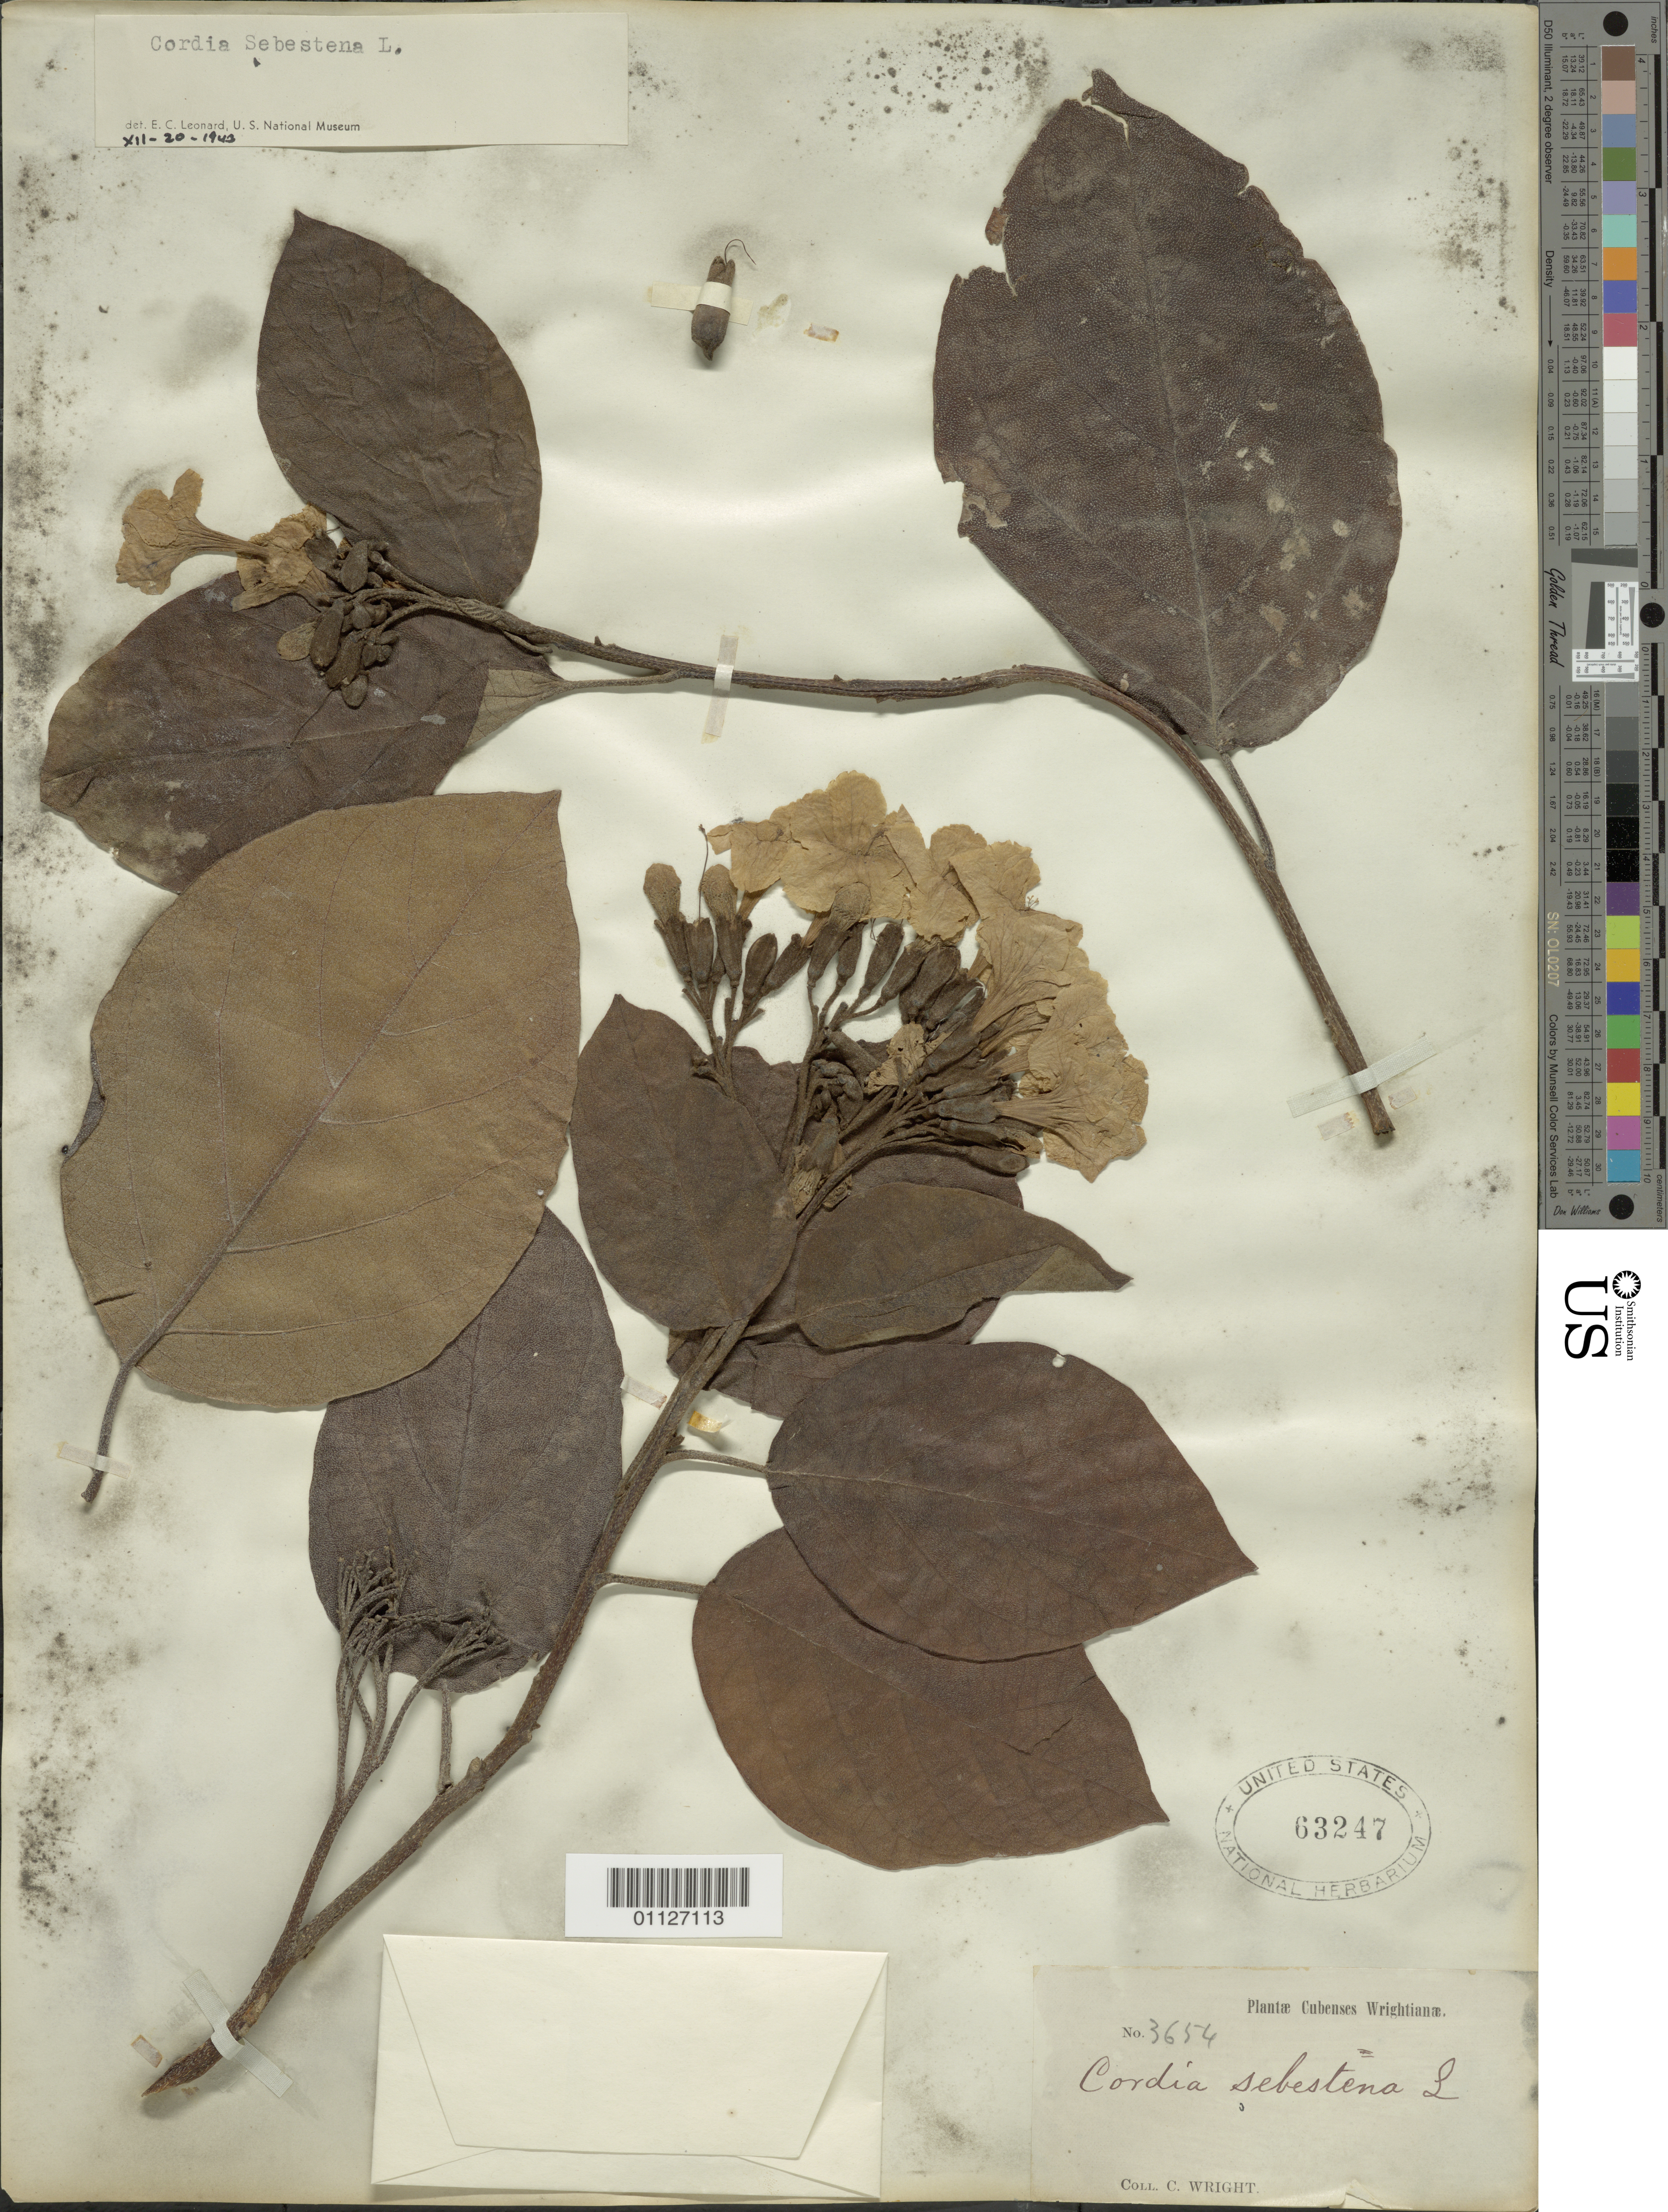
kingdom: Plantae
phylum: Tracheophyta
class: Magnoliopsida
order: Boraginales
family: Cordiaceae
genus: Cordia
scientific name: Cordia sebestena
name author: L.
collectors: C. Wright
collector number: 3654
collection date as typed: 1800 to 1899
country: Cuba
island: Cuba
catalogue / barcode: US 63247